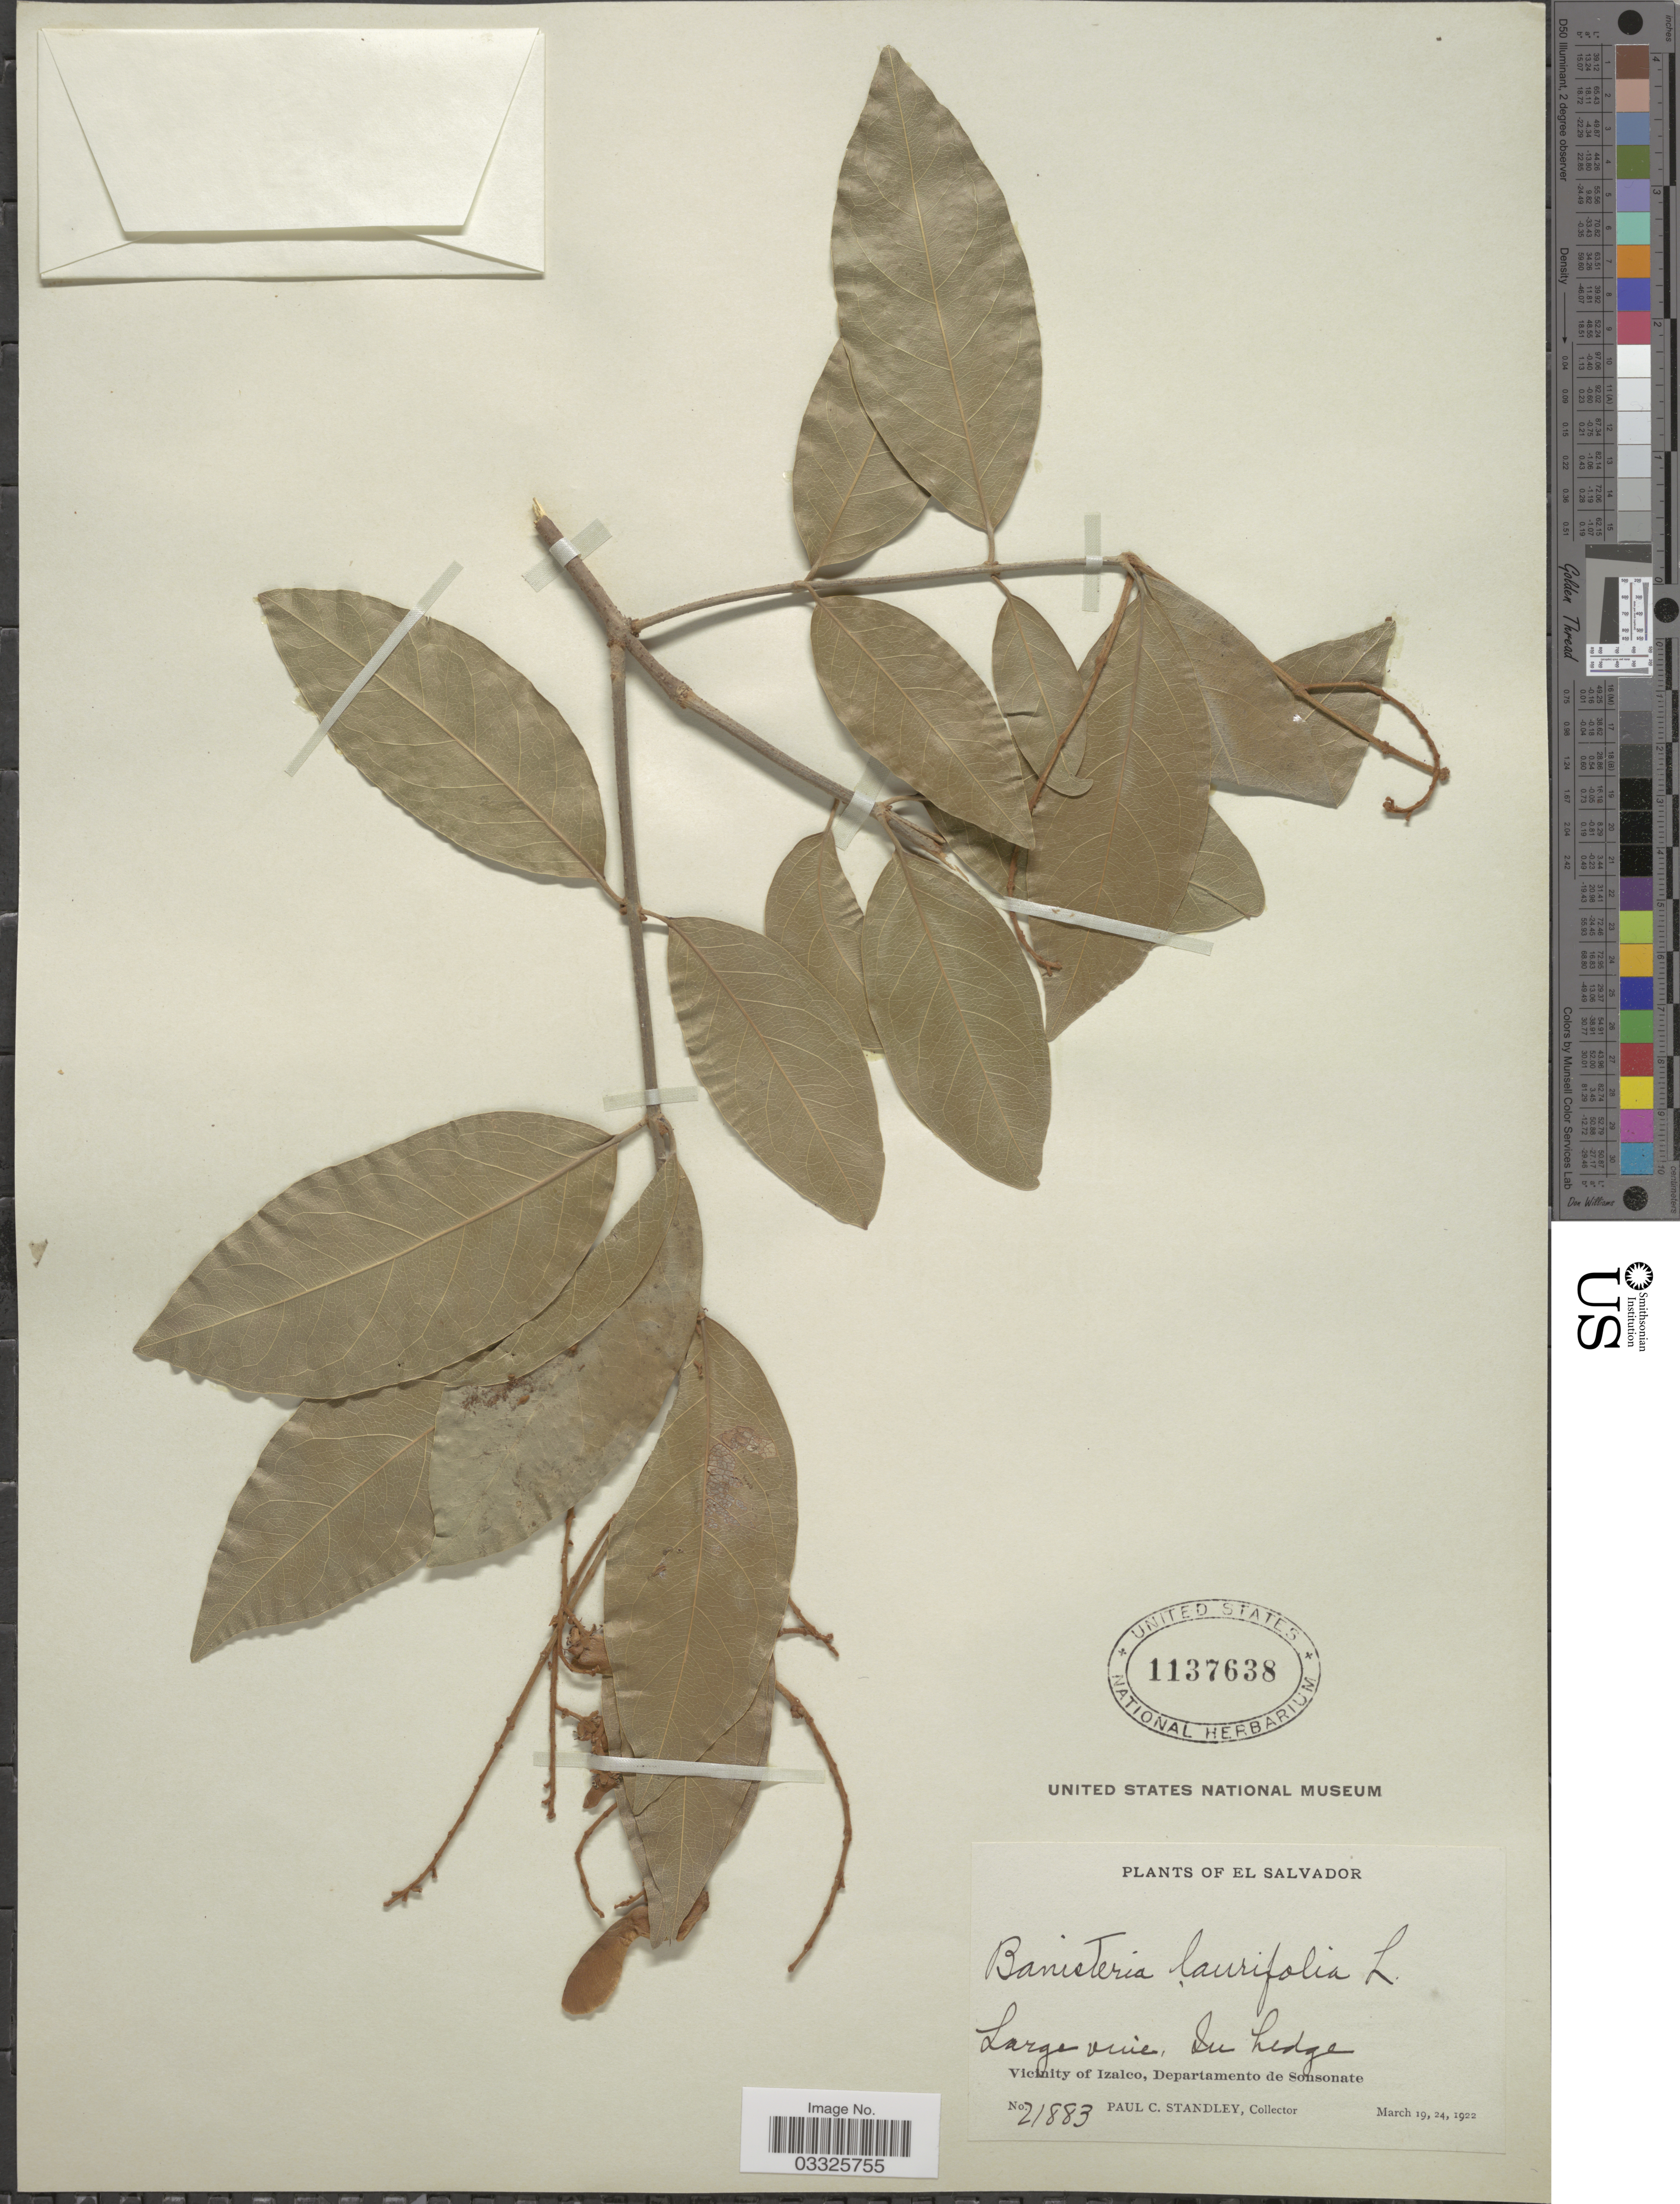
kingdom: Plantae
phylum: Tracheophyta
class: Magnoliopsida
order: Malpighiales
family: Malpighiaceae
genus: Heteropterys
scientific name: Heteropterys laurifolia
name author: (L.) A. Juss.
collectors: P. C. Standley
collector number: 21883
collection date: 1922-03-19/1922-03-24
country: El Salvador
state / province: Sonsonate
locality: Vicinity of Izalco, Departamento de Sonsonate.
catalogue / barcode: US 1137638